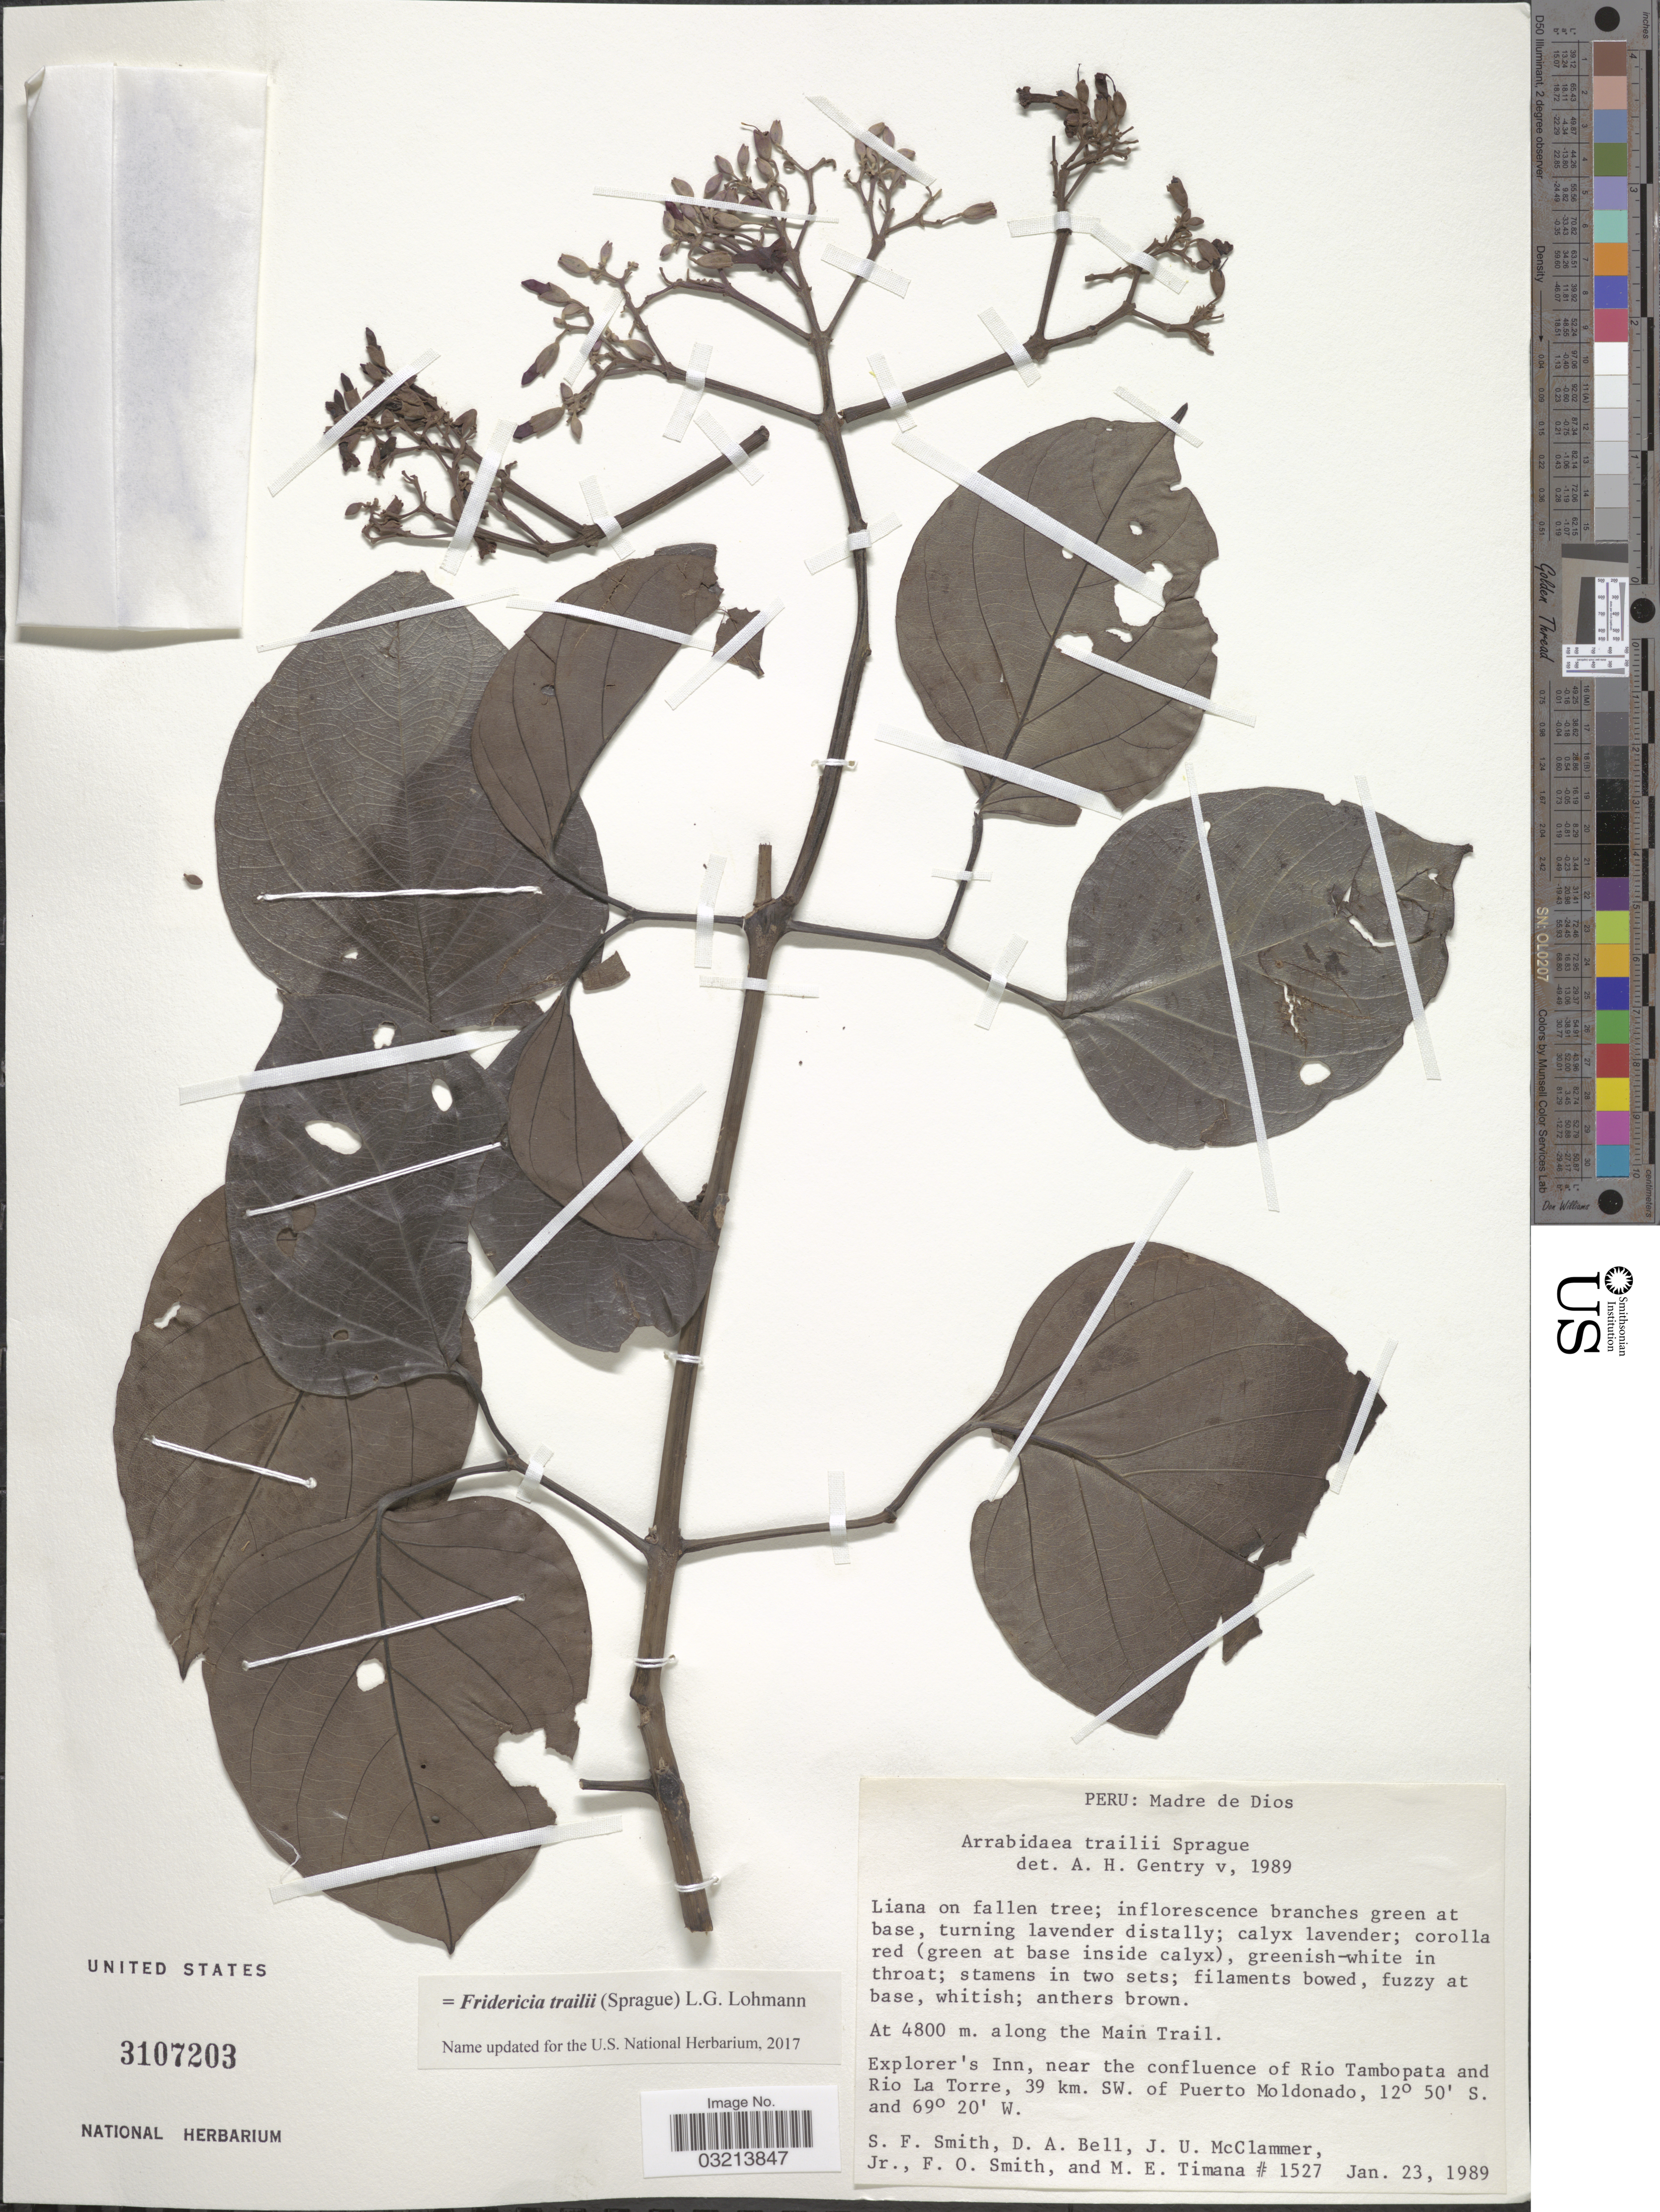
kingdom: Plantae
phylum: Tracheophyta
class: Magnoliopsida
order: Lamiales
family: Bignoniaceae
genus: Fridericia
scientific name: Fridericia trailii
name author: (Sprague) L.G. Lohmann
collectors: S.F. Smith, D. A. Bell, J. McClammer Jr. & F. Smith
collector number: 1527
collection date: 1989-01-23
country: Peru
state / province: Madre de Dios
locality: Along the Main Trail. Explorer's Inn, near the confluence of Rio Tambopata and Rio La Torre, 39 km. SW. of Puerto Moldonado.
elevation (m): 4800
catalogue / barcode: US 3107203